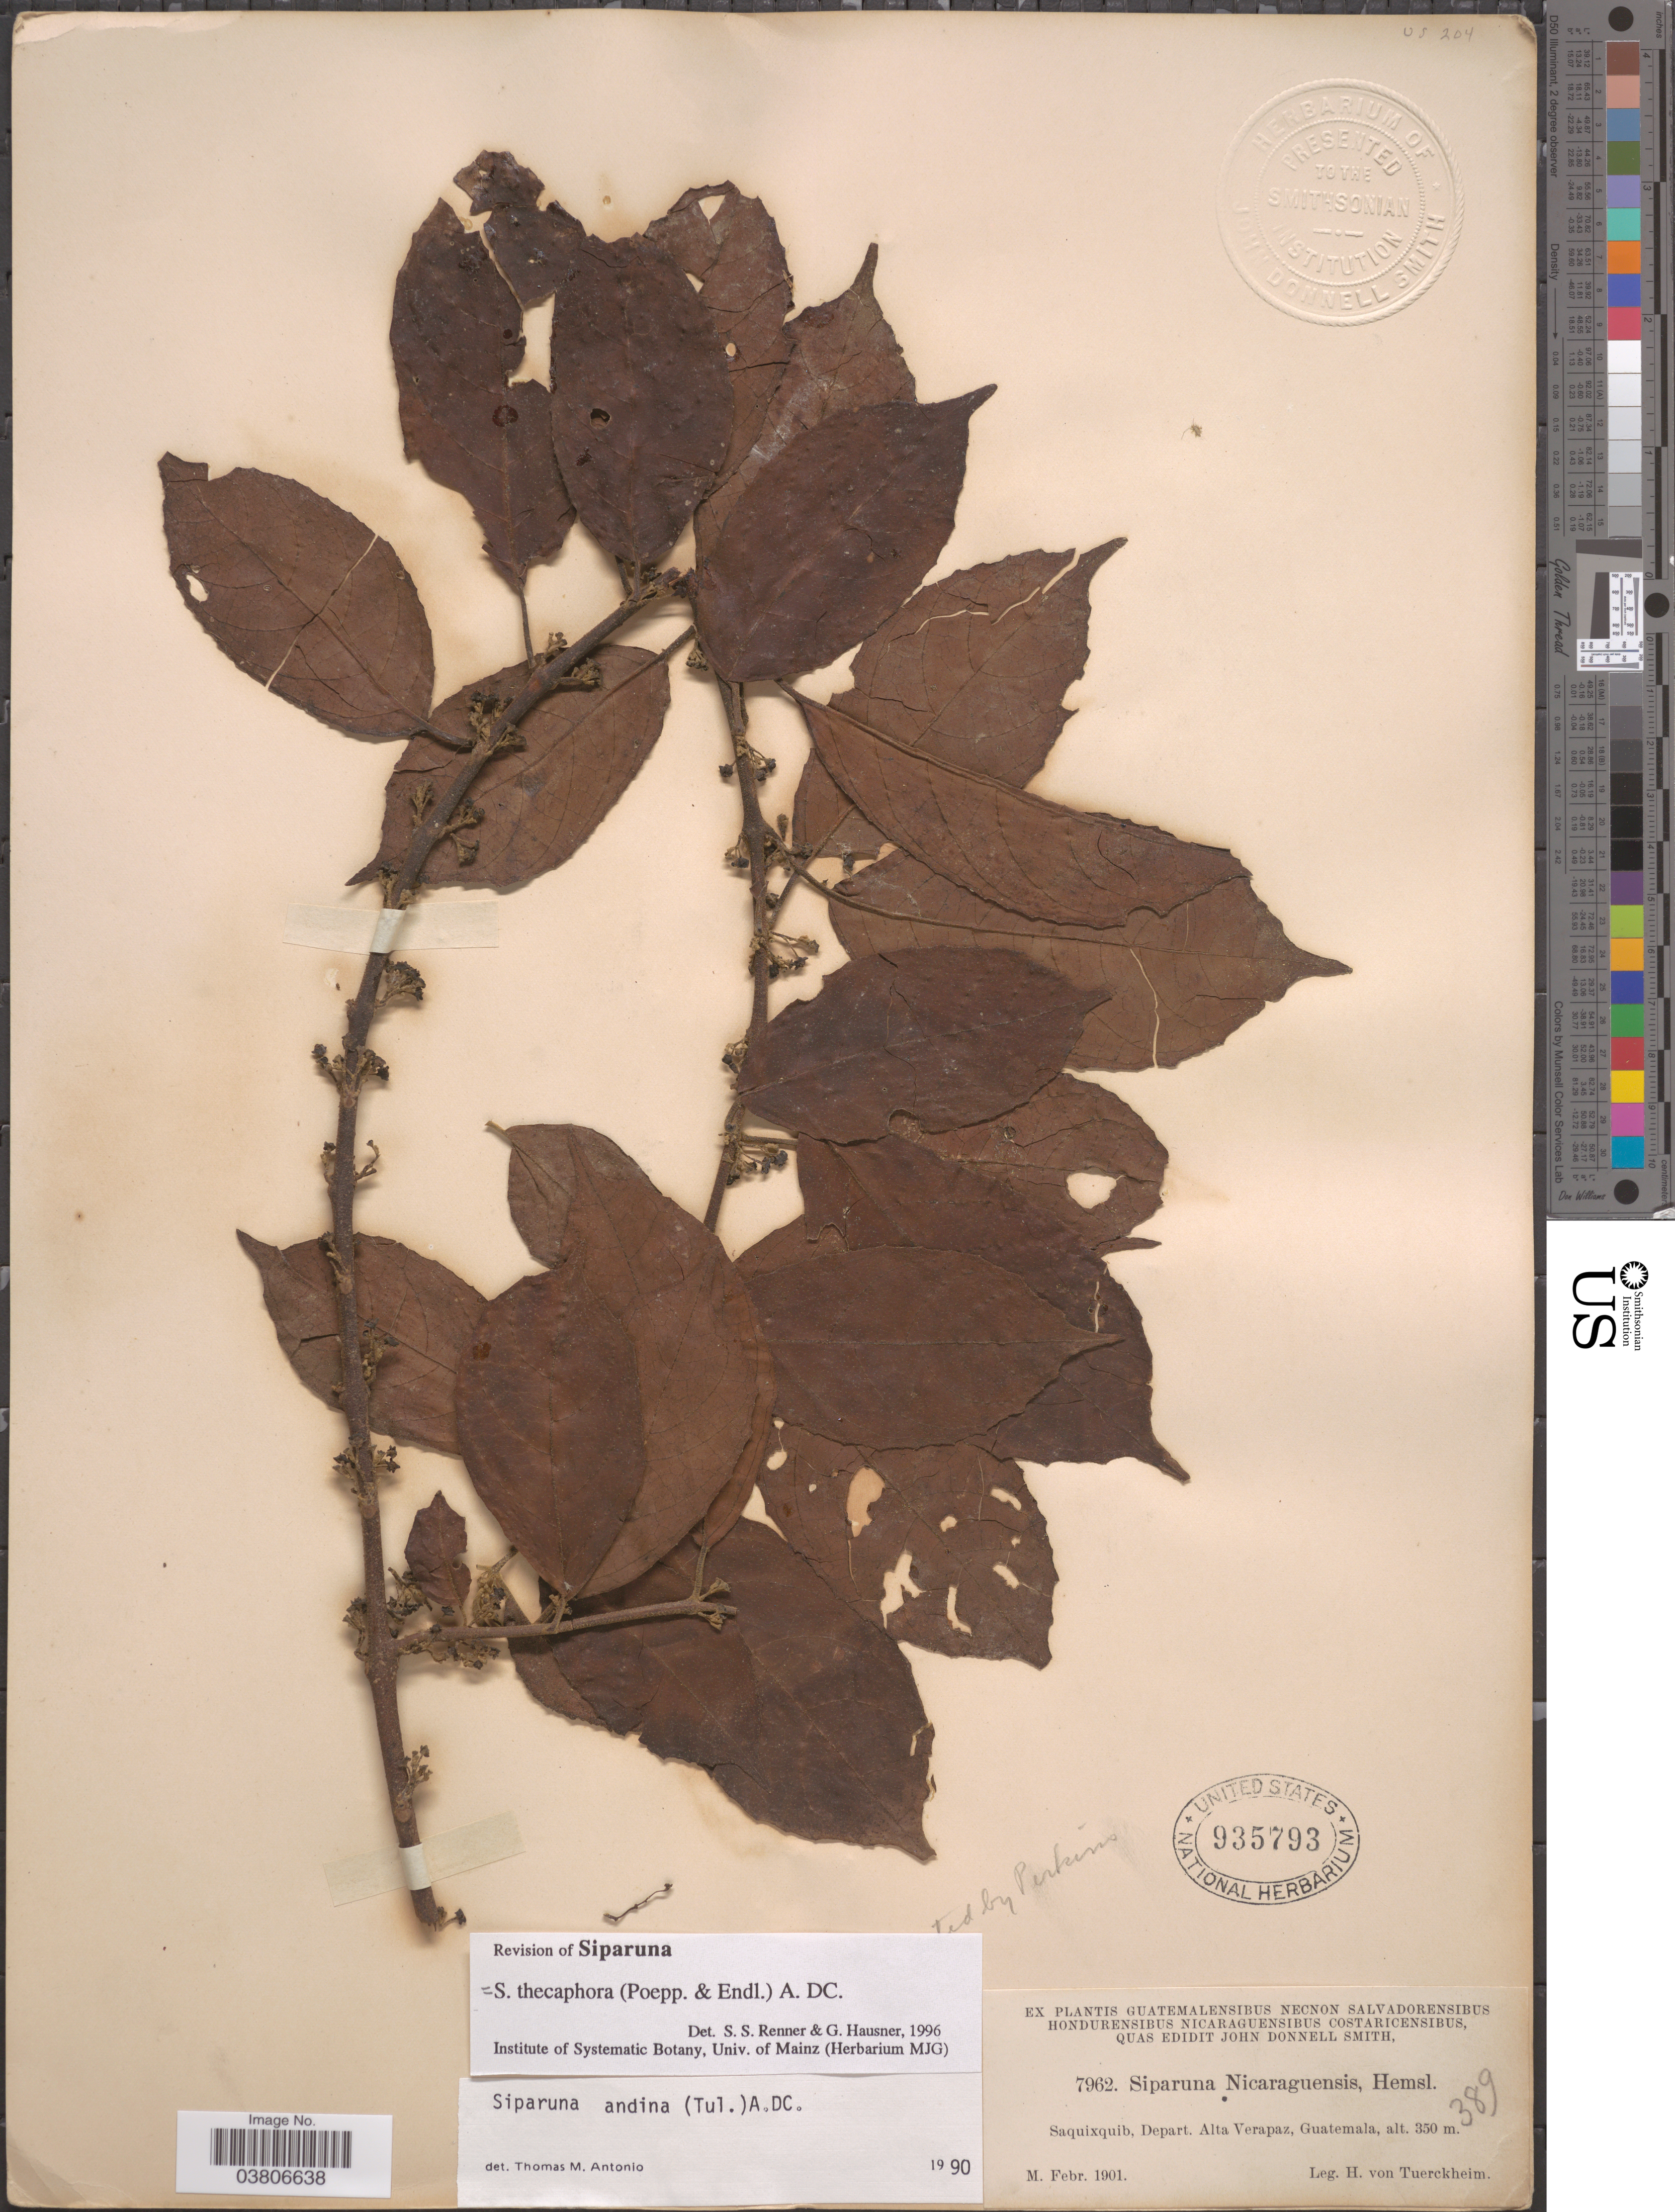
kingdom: Plantae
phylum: Tracheophyta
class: Magnoliopsida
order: Laurales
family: Siparunaceae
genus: Siparuna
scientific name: Siparuna thecaphora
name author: (Poepp. & Endl.) A. DC.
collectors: H. von Türckheim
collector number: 7962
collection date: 1901-02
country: Guatemala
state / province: Alta Verapaz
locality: Saquixquib, Depart. Alta Verapaz.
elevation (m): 350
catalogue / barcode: US 935793